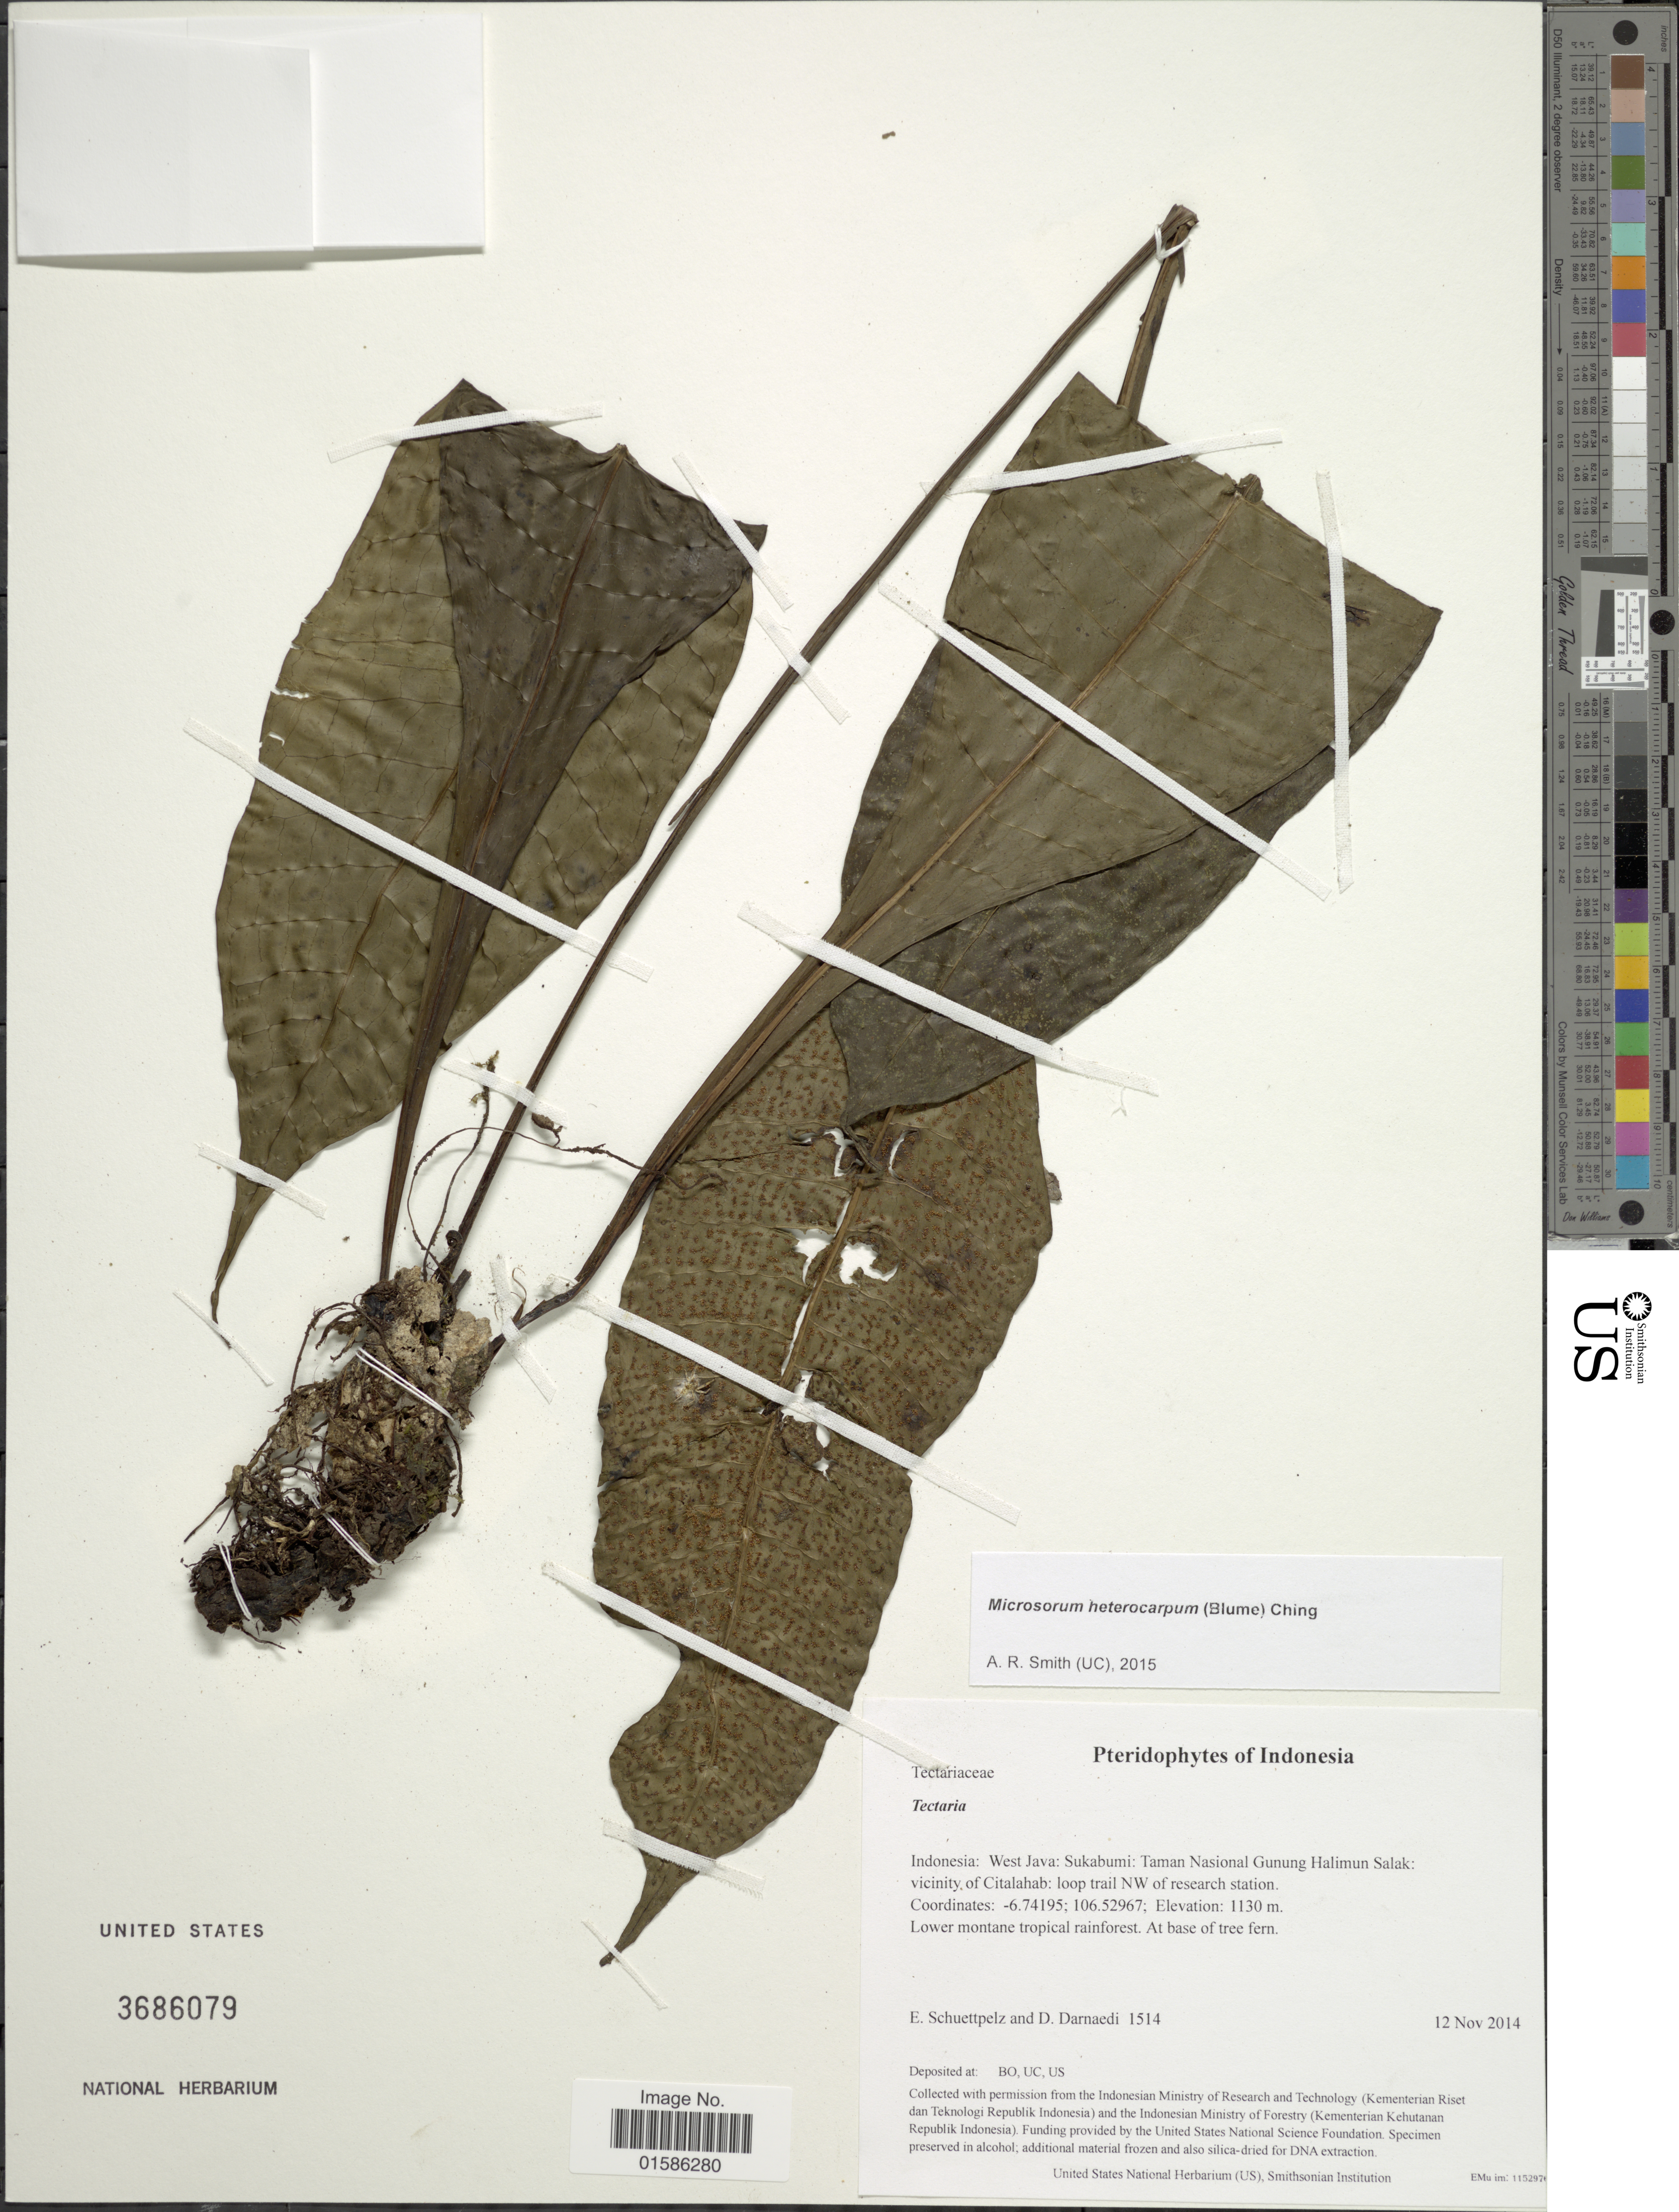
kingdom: Plantae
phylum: Tracheophyta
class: Polypodiopsida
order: Polypodiales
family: Polypodiaceae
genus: Microsorum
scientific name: Microsorum heterocarpum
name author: (Blume) Ching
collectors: E. Schuettpelz & D. Darnaedi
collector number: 1514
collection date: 2014-11-12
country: Indonesia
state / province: Java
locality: West Java: Sukabumi: Taman Nasional Gunung Halimun Salak: vicinity of Citalahab: loop trail NW of research station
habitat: Lower montane tropical rainforest.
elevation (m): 1130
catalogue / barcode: US 3686079